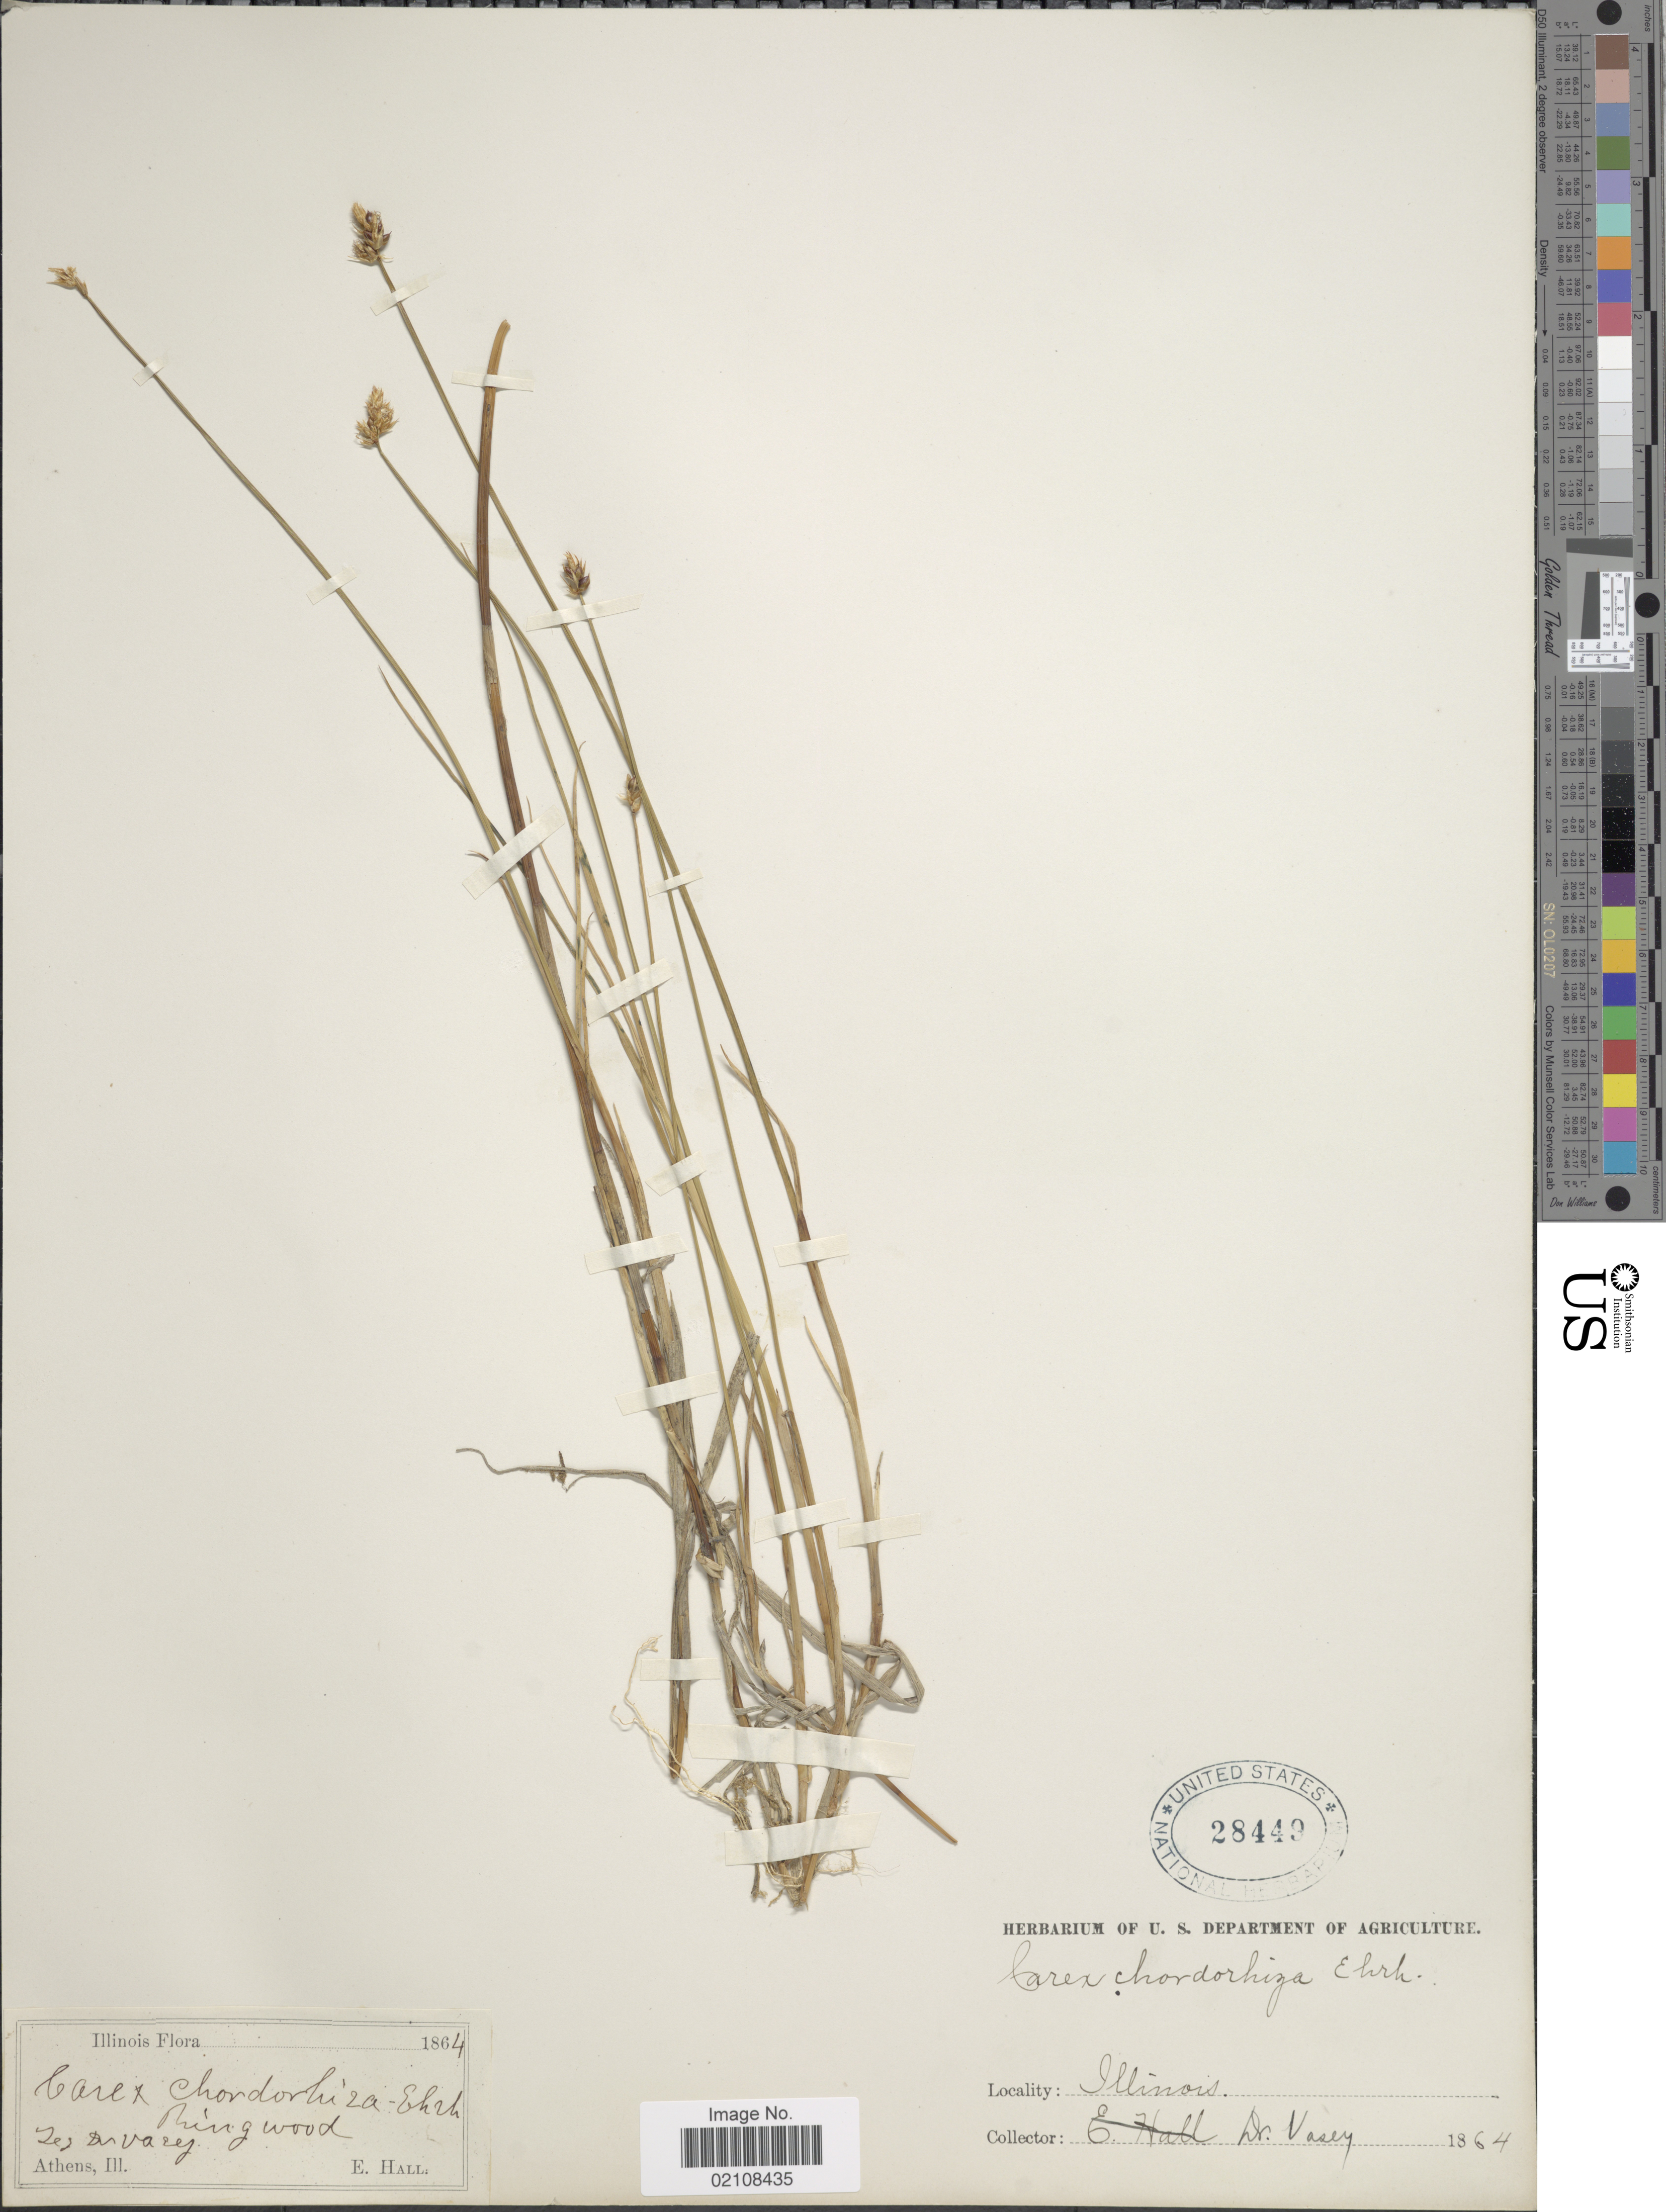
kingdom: Plantae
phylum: Tracheophyta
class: Liliopsida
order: Poales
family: Cyperaceae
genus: Carex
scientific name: Carex chordorrhiza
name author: L. f.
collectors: Vasey, -- & E. Hall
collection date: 1864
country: United States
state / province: Illinois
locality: Ring wood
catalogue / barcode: US 28449